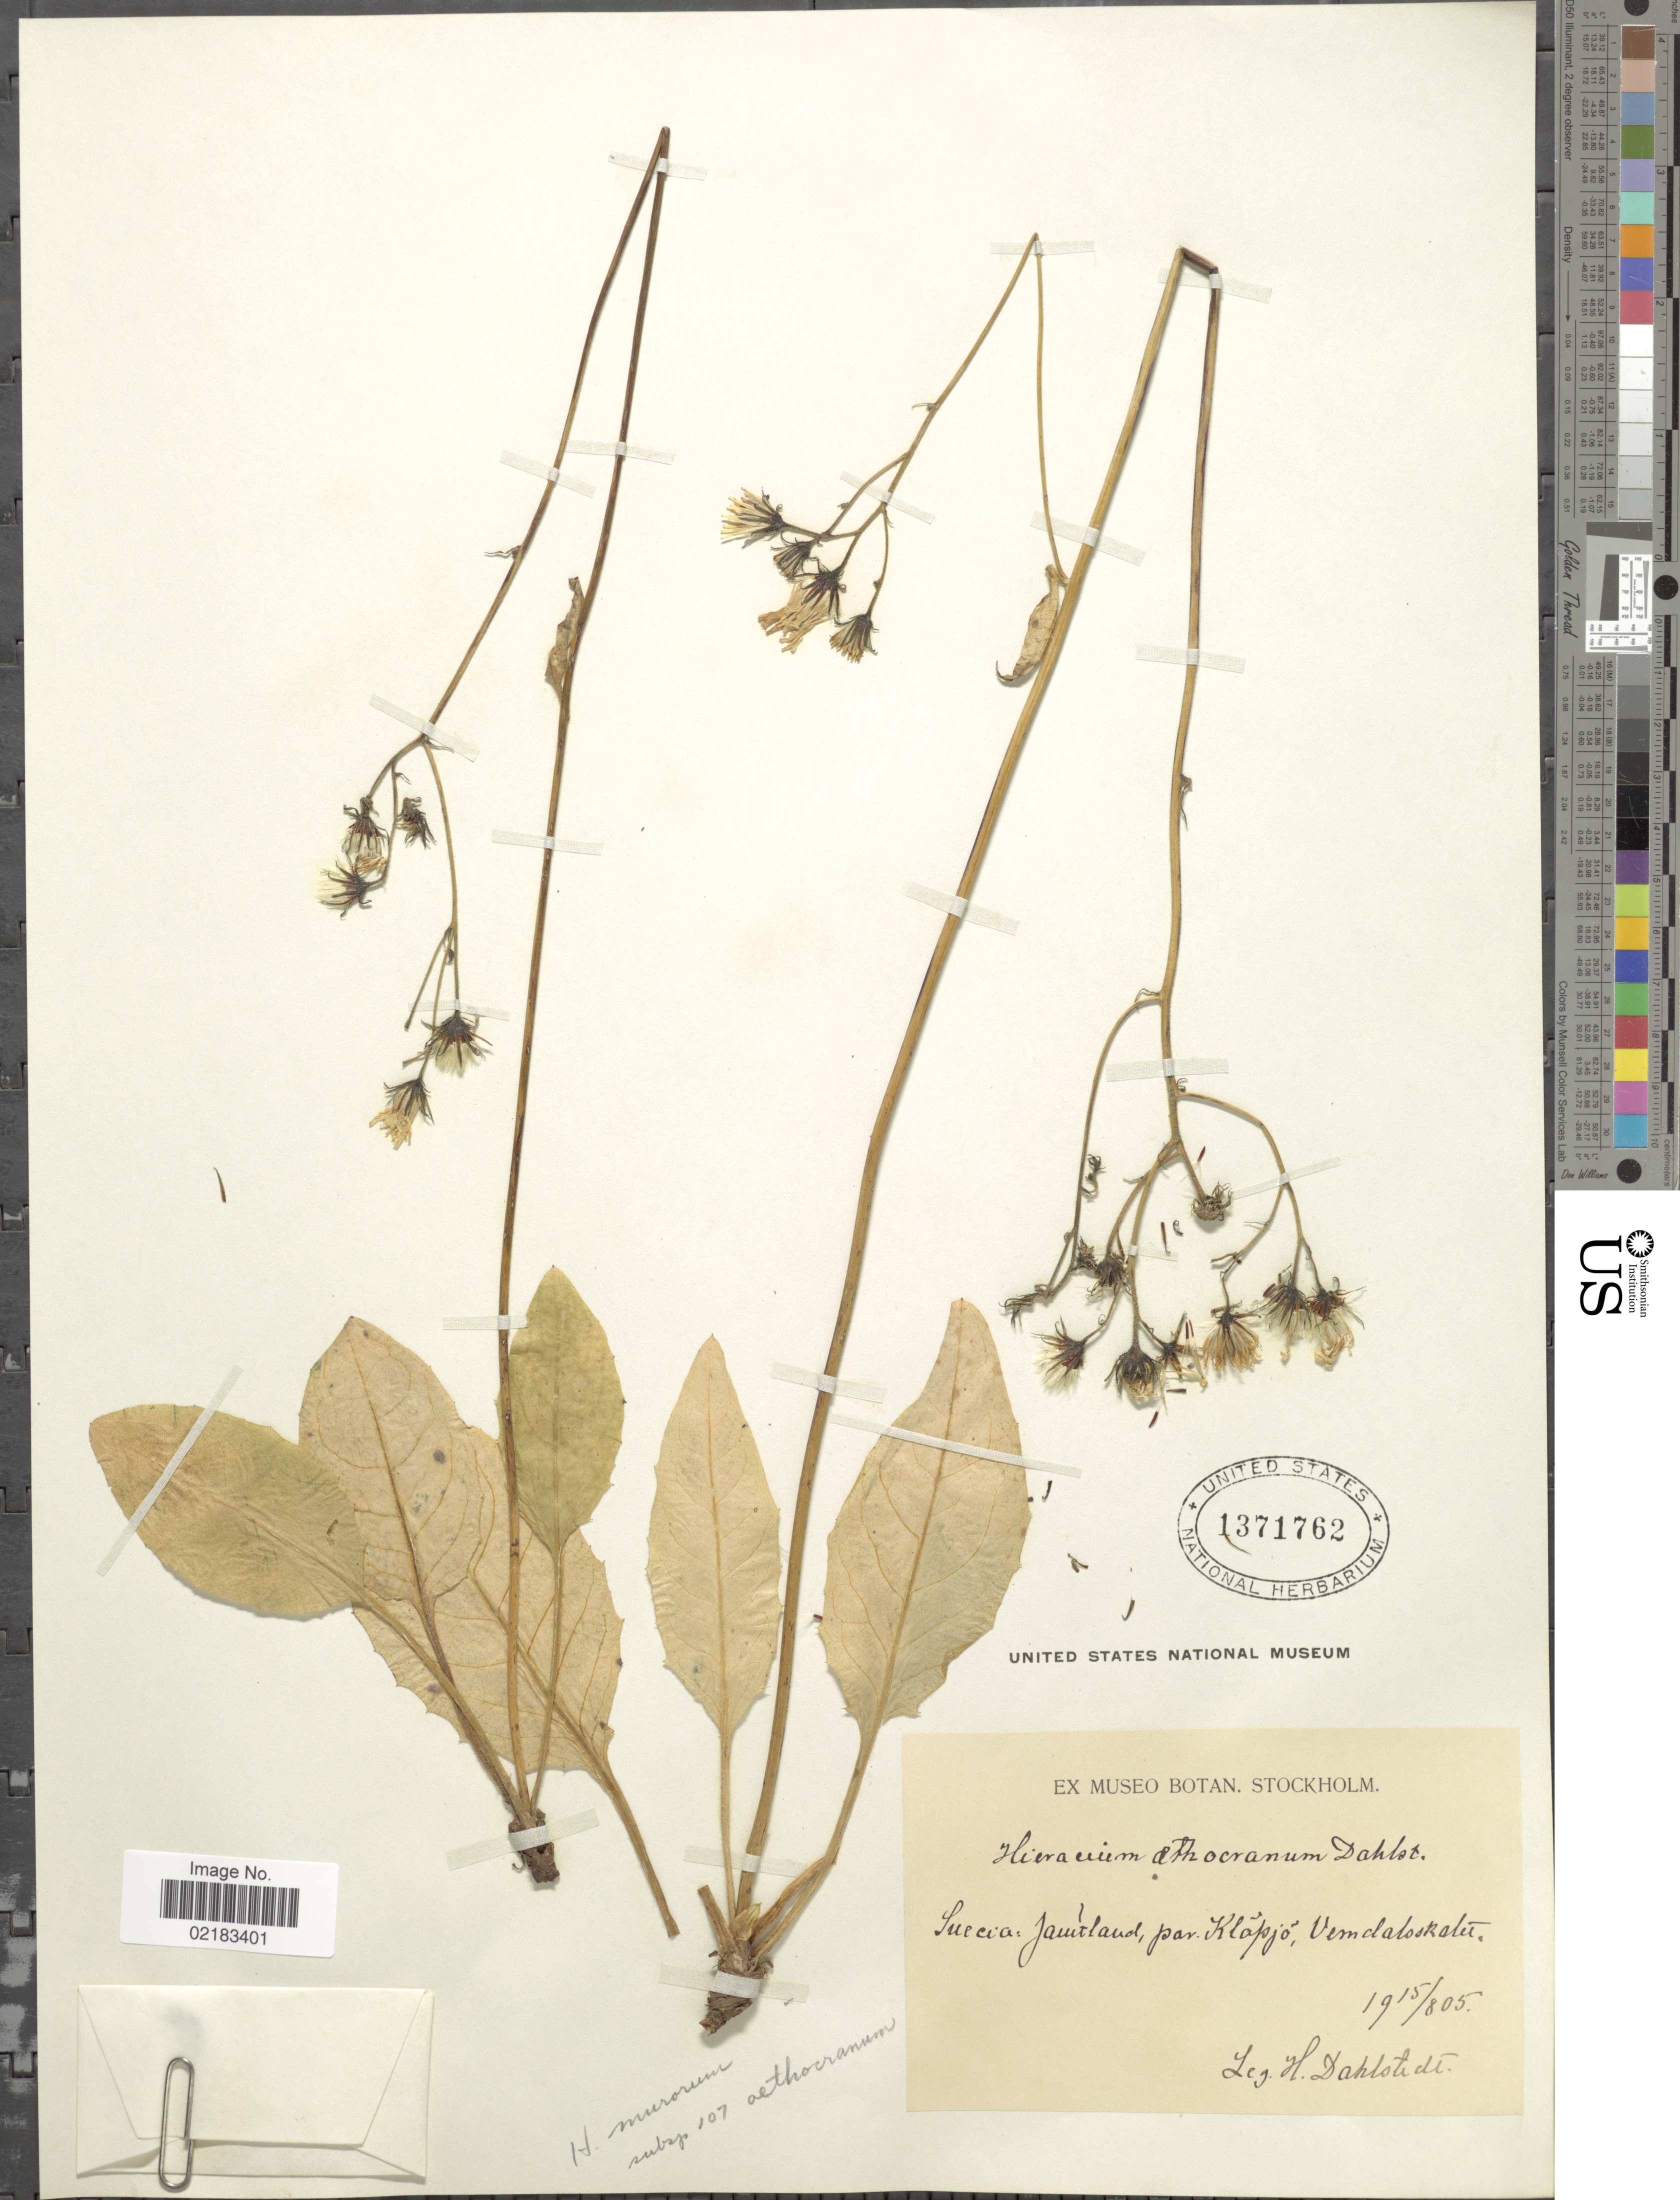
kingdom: Plantae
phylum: Tracheophyta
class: Magnoliopsida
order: Asterales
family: Asteraceae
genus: Hieracium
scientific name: Hieracium murorum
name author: L.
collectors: H. G. Dahlstedt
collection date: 1905-08-15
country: Sweden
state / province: Jämtland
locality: Suecia: Jauitland, par. Klapjo, Vemdalosratu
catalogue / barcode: US 1371762